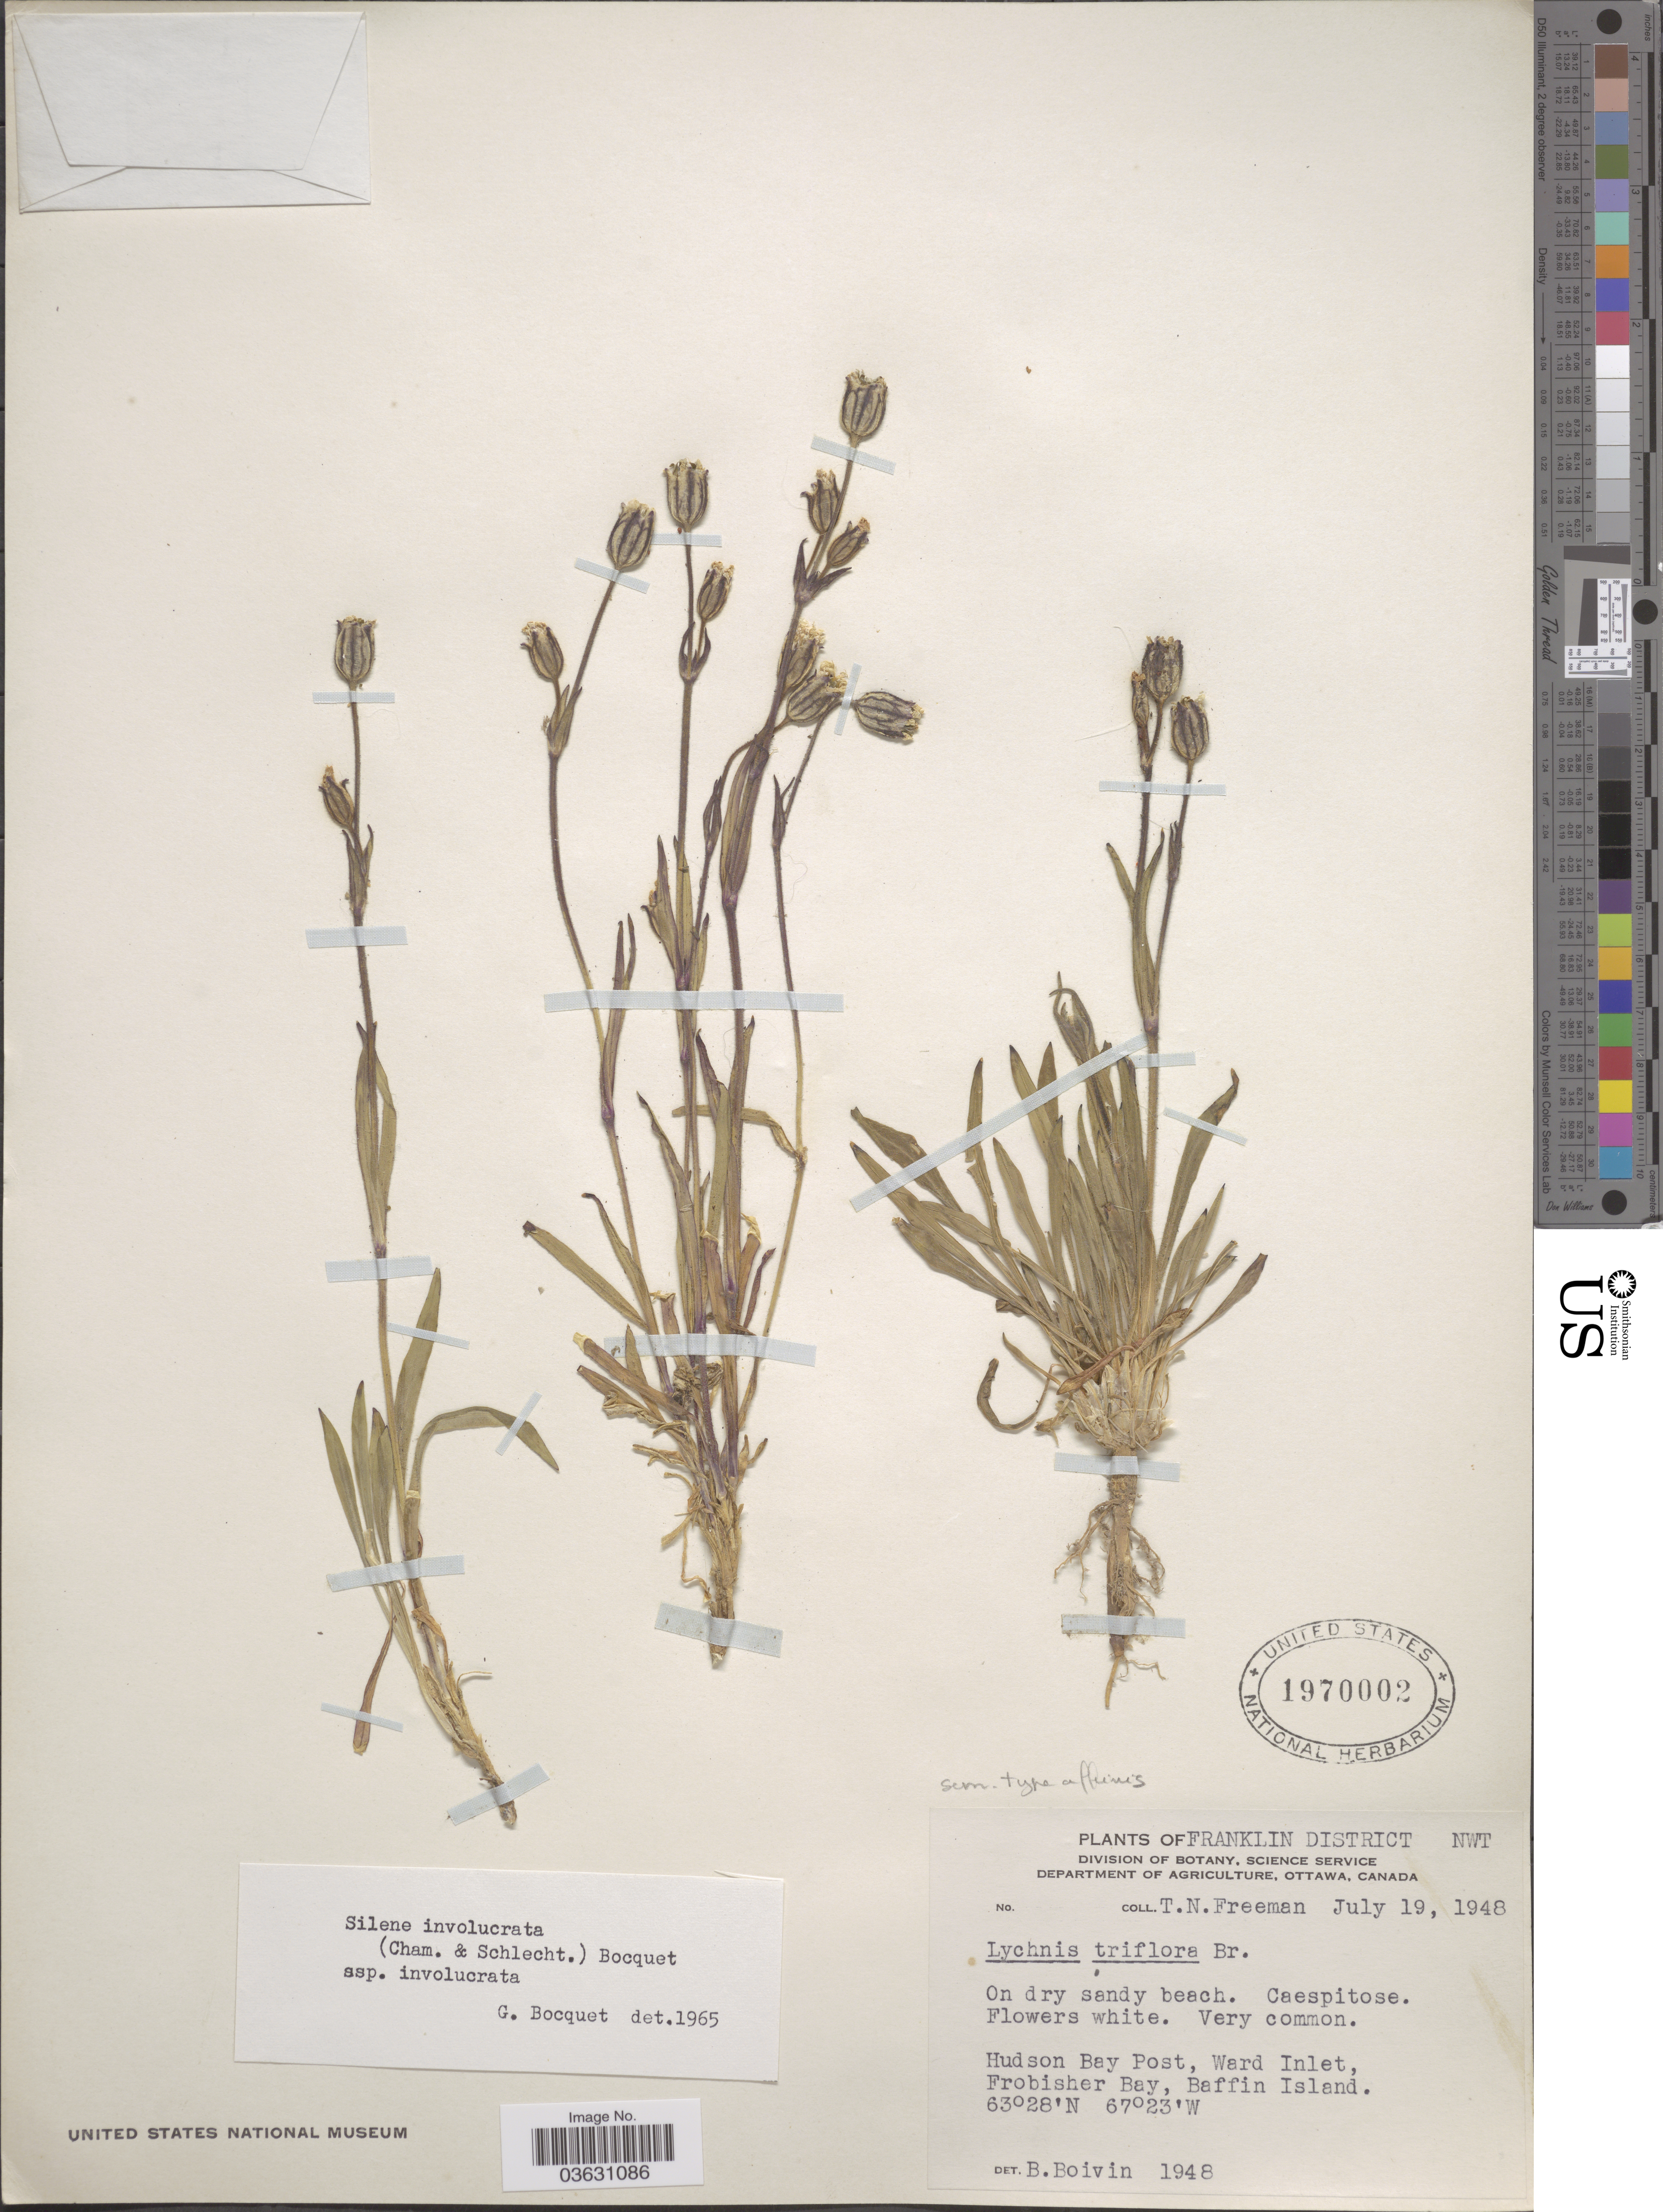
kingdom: Plantae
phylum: Tracheophyta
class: Magnoliopsida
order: Caryophyllales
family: Caryophyllaceae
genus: Silene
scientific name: Silene involucrata subsp. involucrata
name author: (Cham. & Schltdl.) Bocquet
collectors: T. Freeman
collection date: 1948-07-19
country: Canada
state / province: Northwest Territories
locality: Franklin District. Hudson Bay Post, Ward Inlet, Frobisher Bay, Baffin Island.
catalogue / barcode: US 1970002